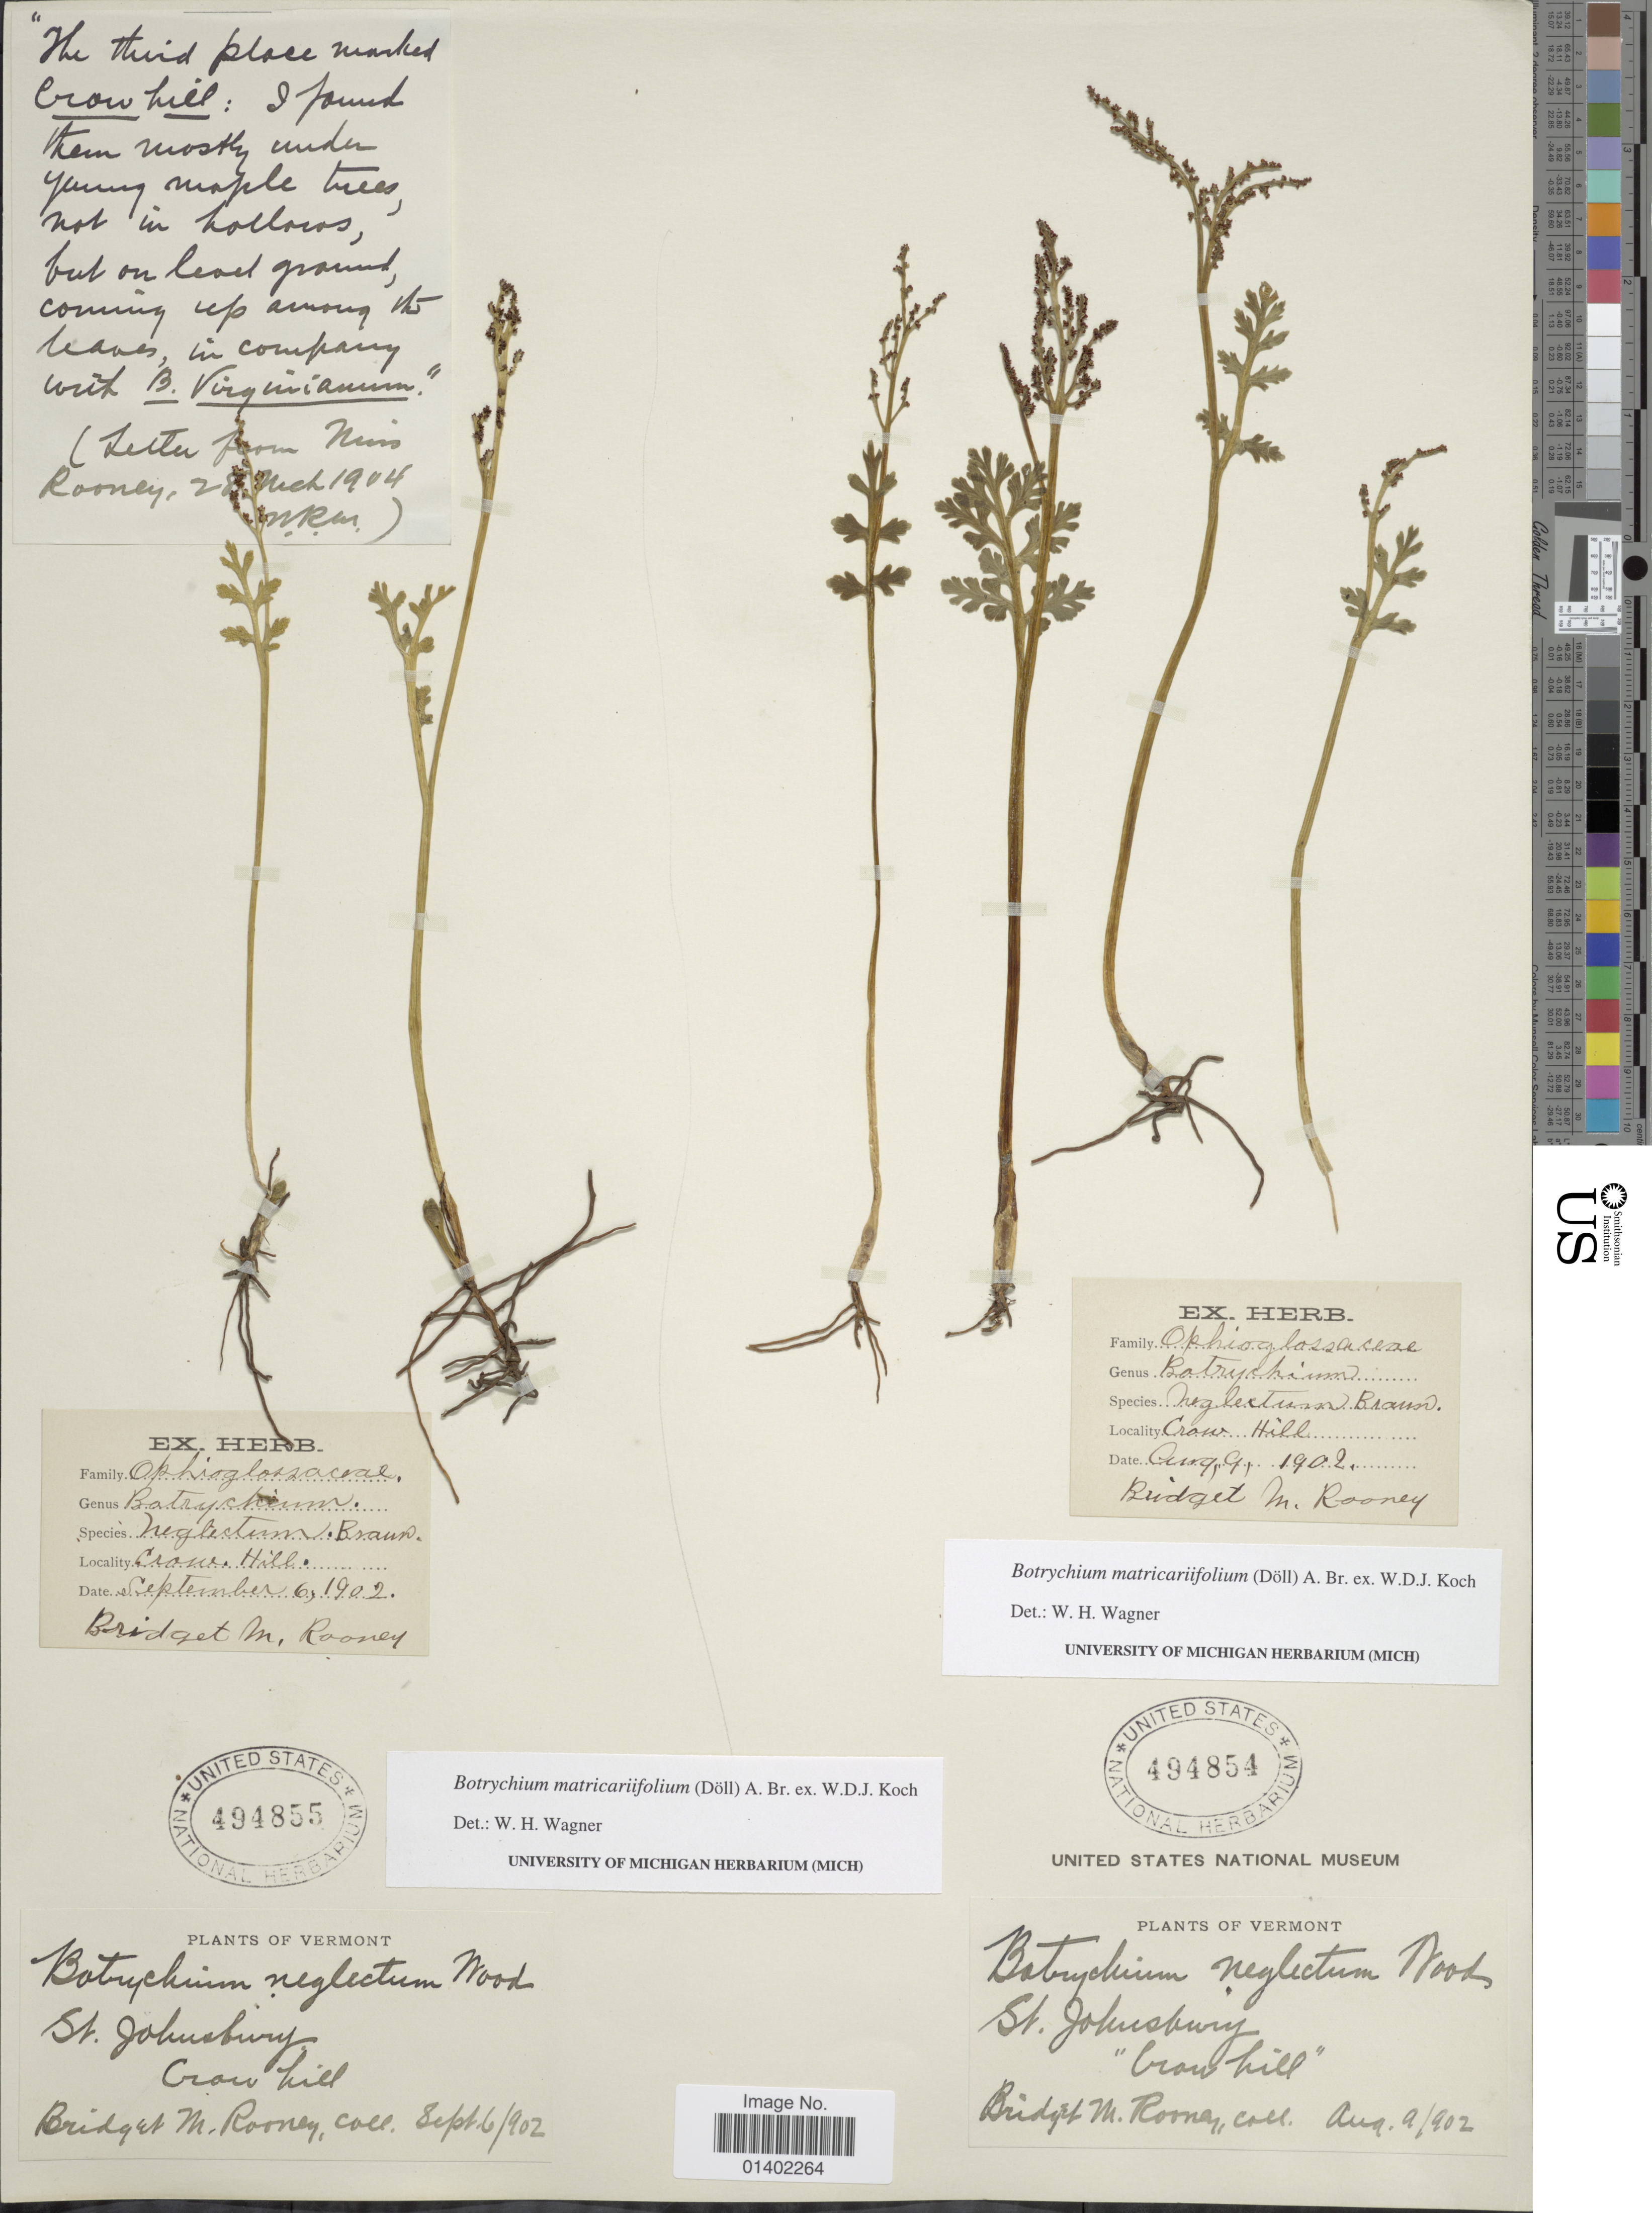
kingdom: Plantae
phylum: Tracheophyta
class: Polypodiopsida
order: Ophioglossales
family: Ophioglossaceae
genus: Botrychium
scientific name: Botrychium matricariifolium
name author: (A. Braun ex Dowell) A. Braun ex Koch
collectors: B. Rooney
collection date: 1902-09-06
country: United States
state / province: Vermont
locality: St. Johnsbury, Crow Hill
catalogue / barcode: US 494855